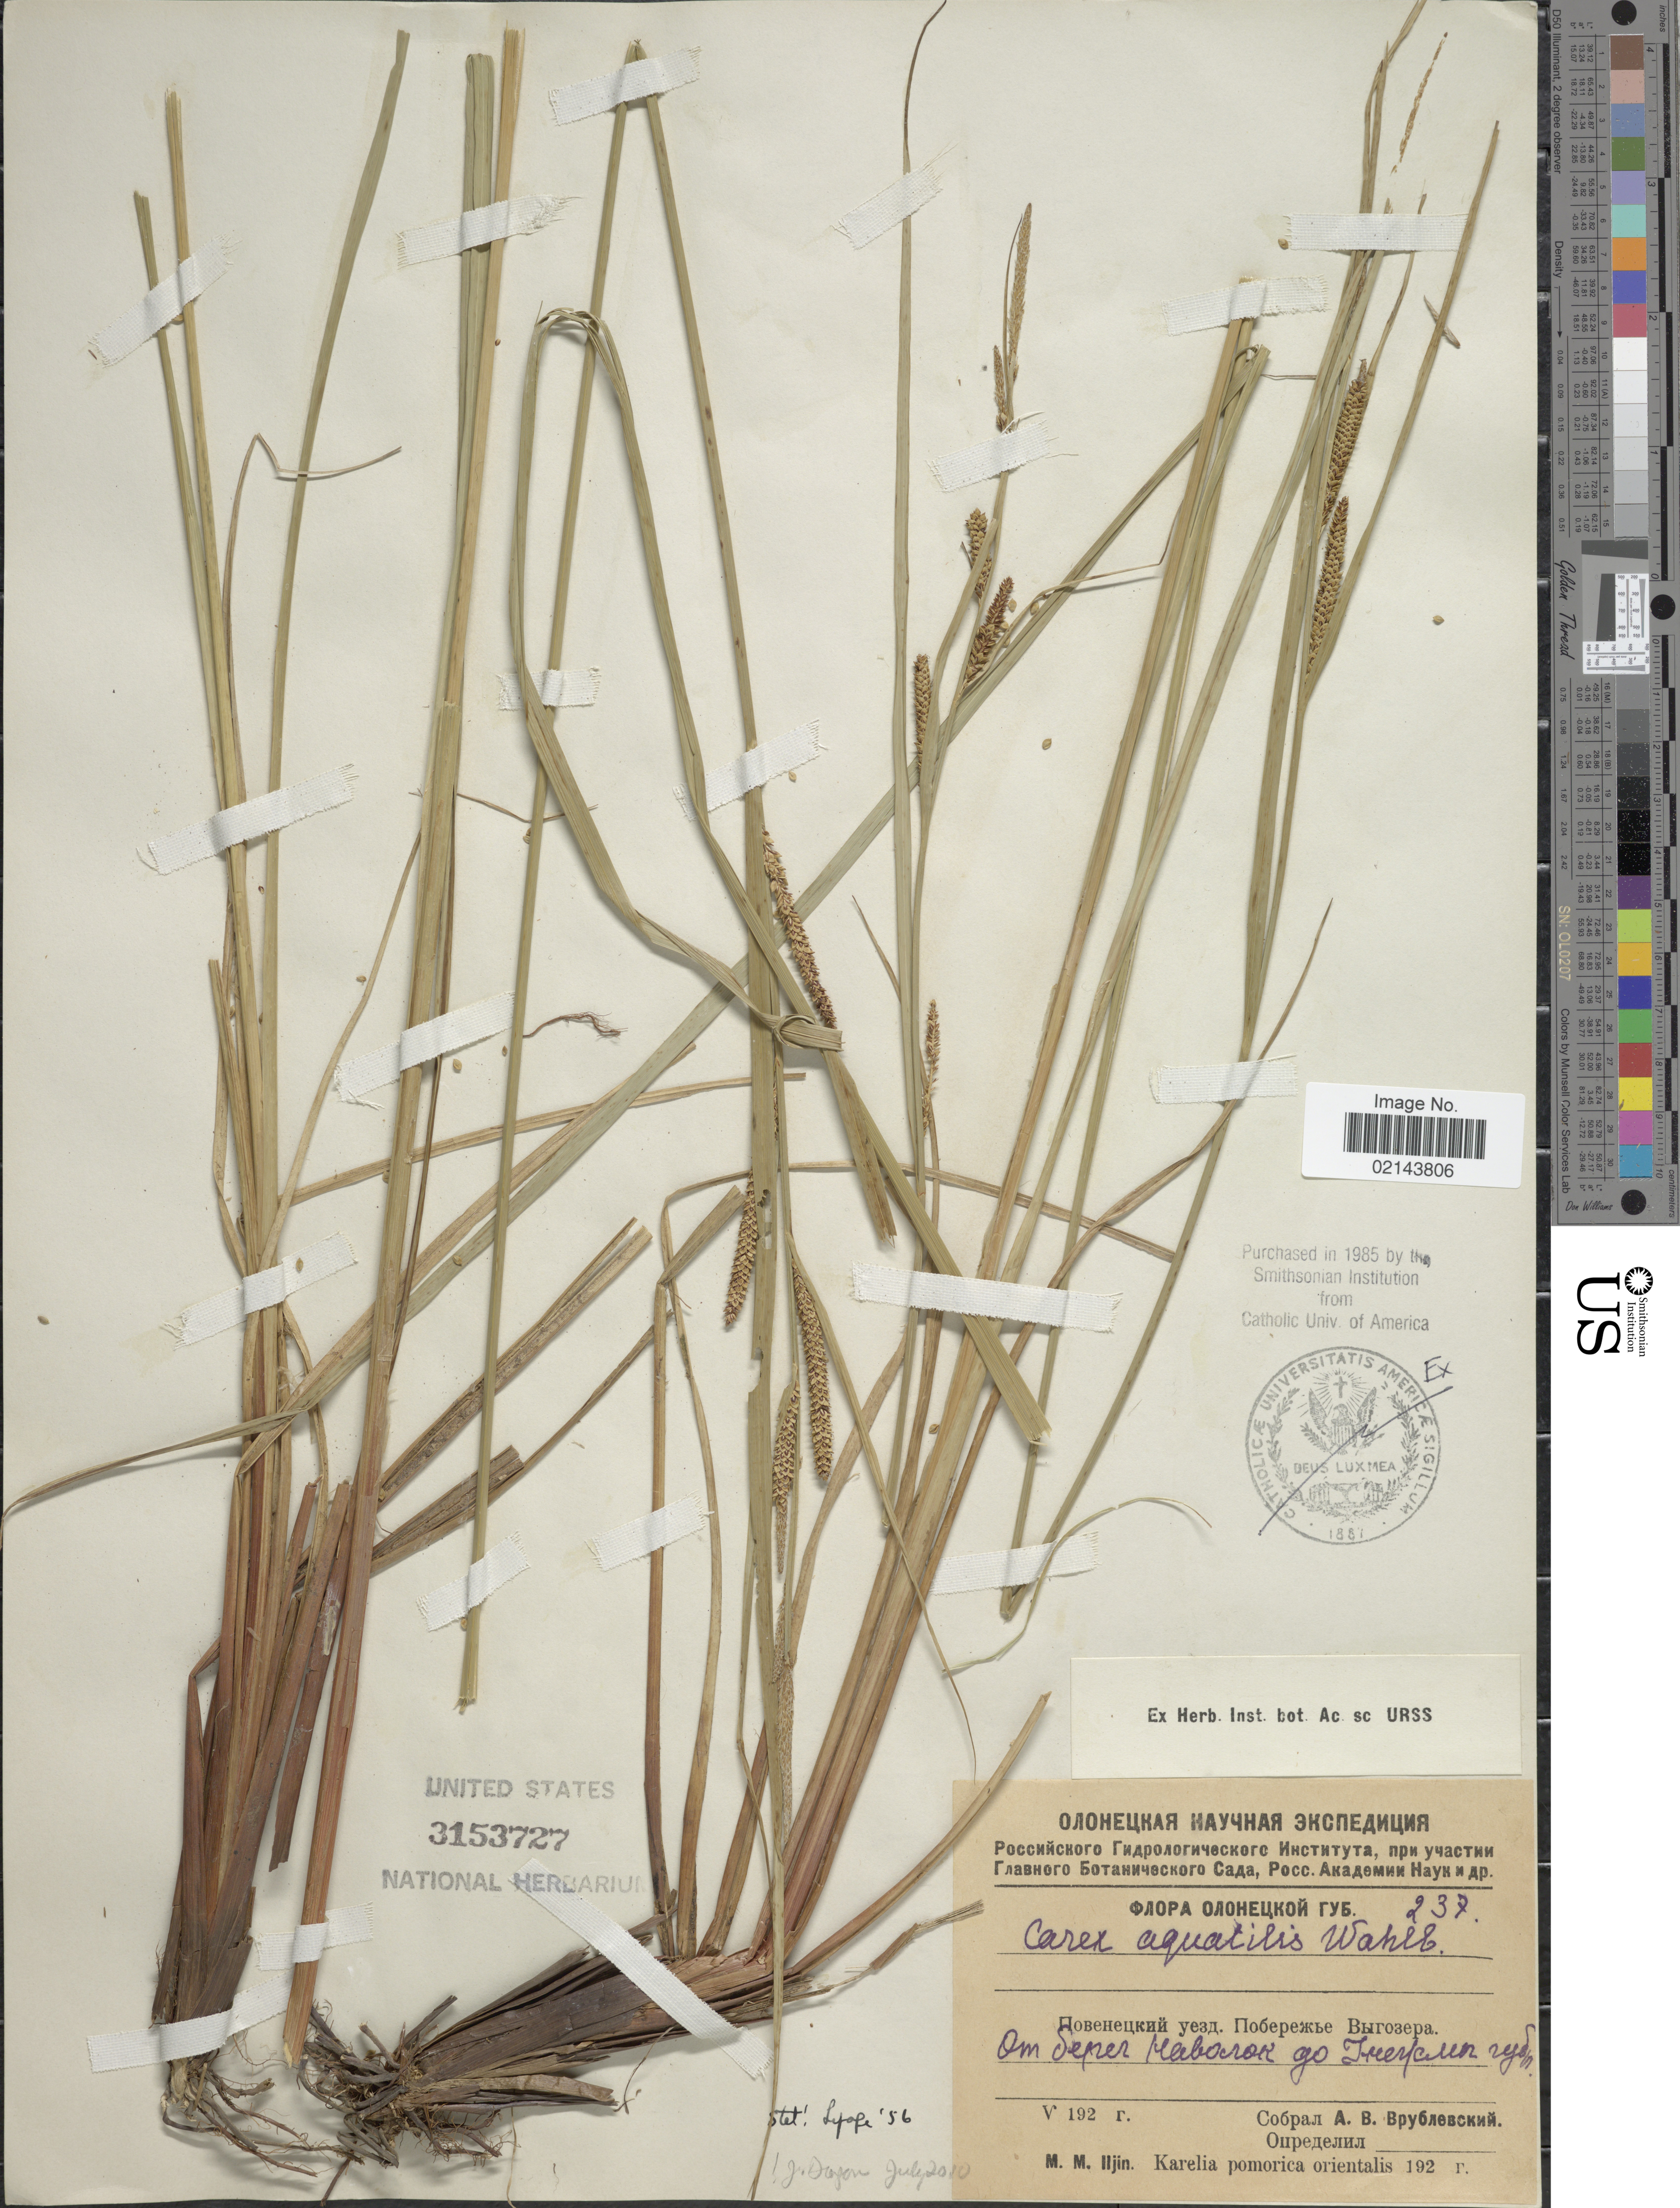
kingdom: Plantae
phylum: Tracheophyta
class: Liliopsida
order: Poales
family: Cyperaceae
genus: Carex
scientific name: Carex aquatilis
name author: Wahlenb.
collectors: A. Vrublevskiy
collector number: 237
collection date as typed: V 192--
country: Russian Federation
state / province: Karelia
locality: Shore of Vygozero. District Segezhskiy. From Navolok to Unezhma.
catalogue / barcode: US 3153727